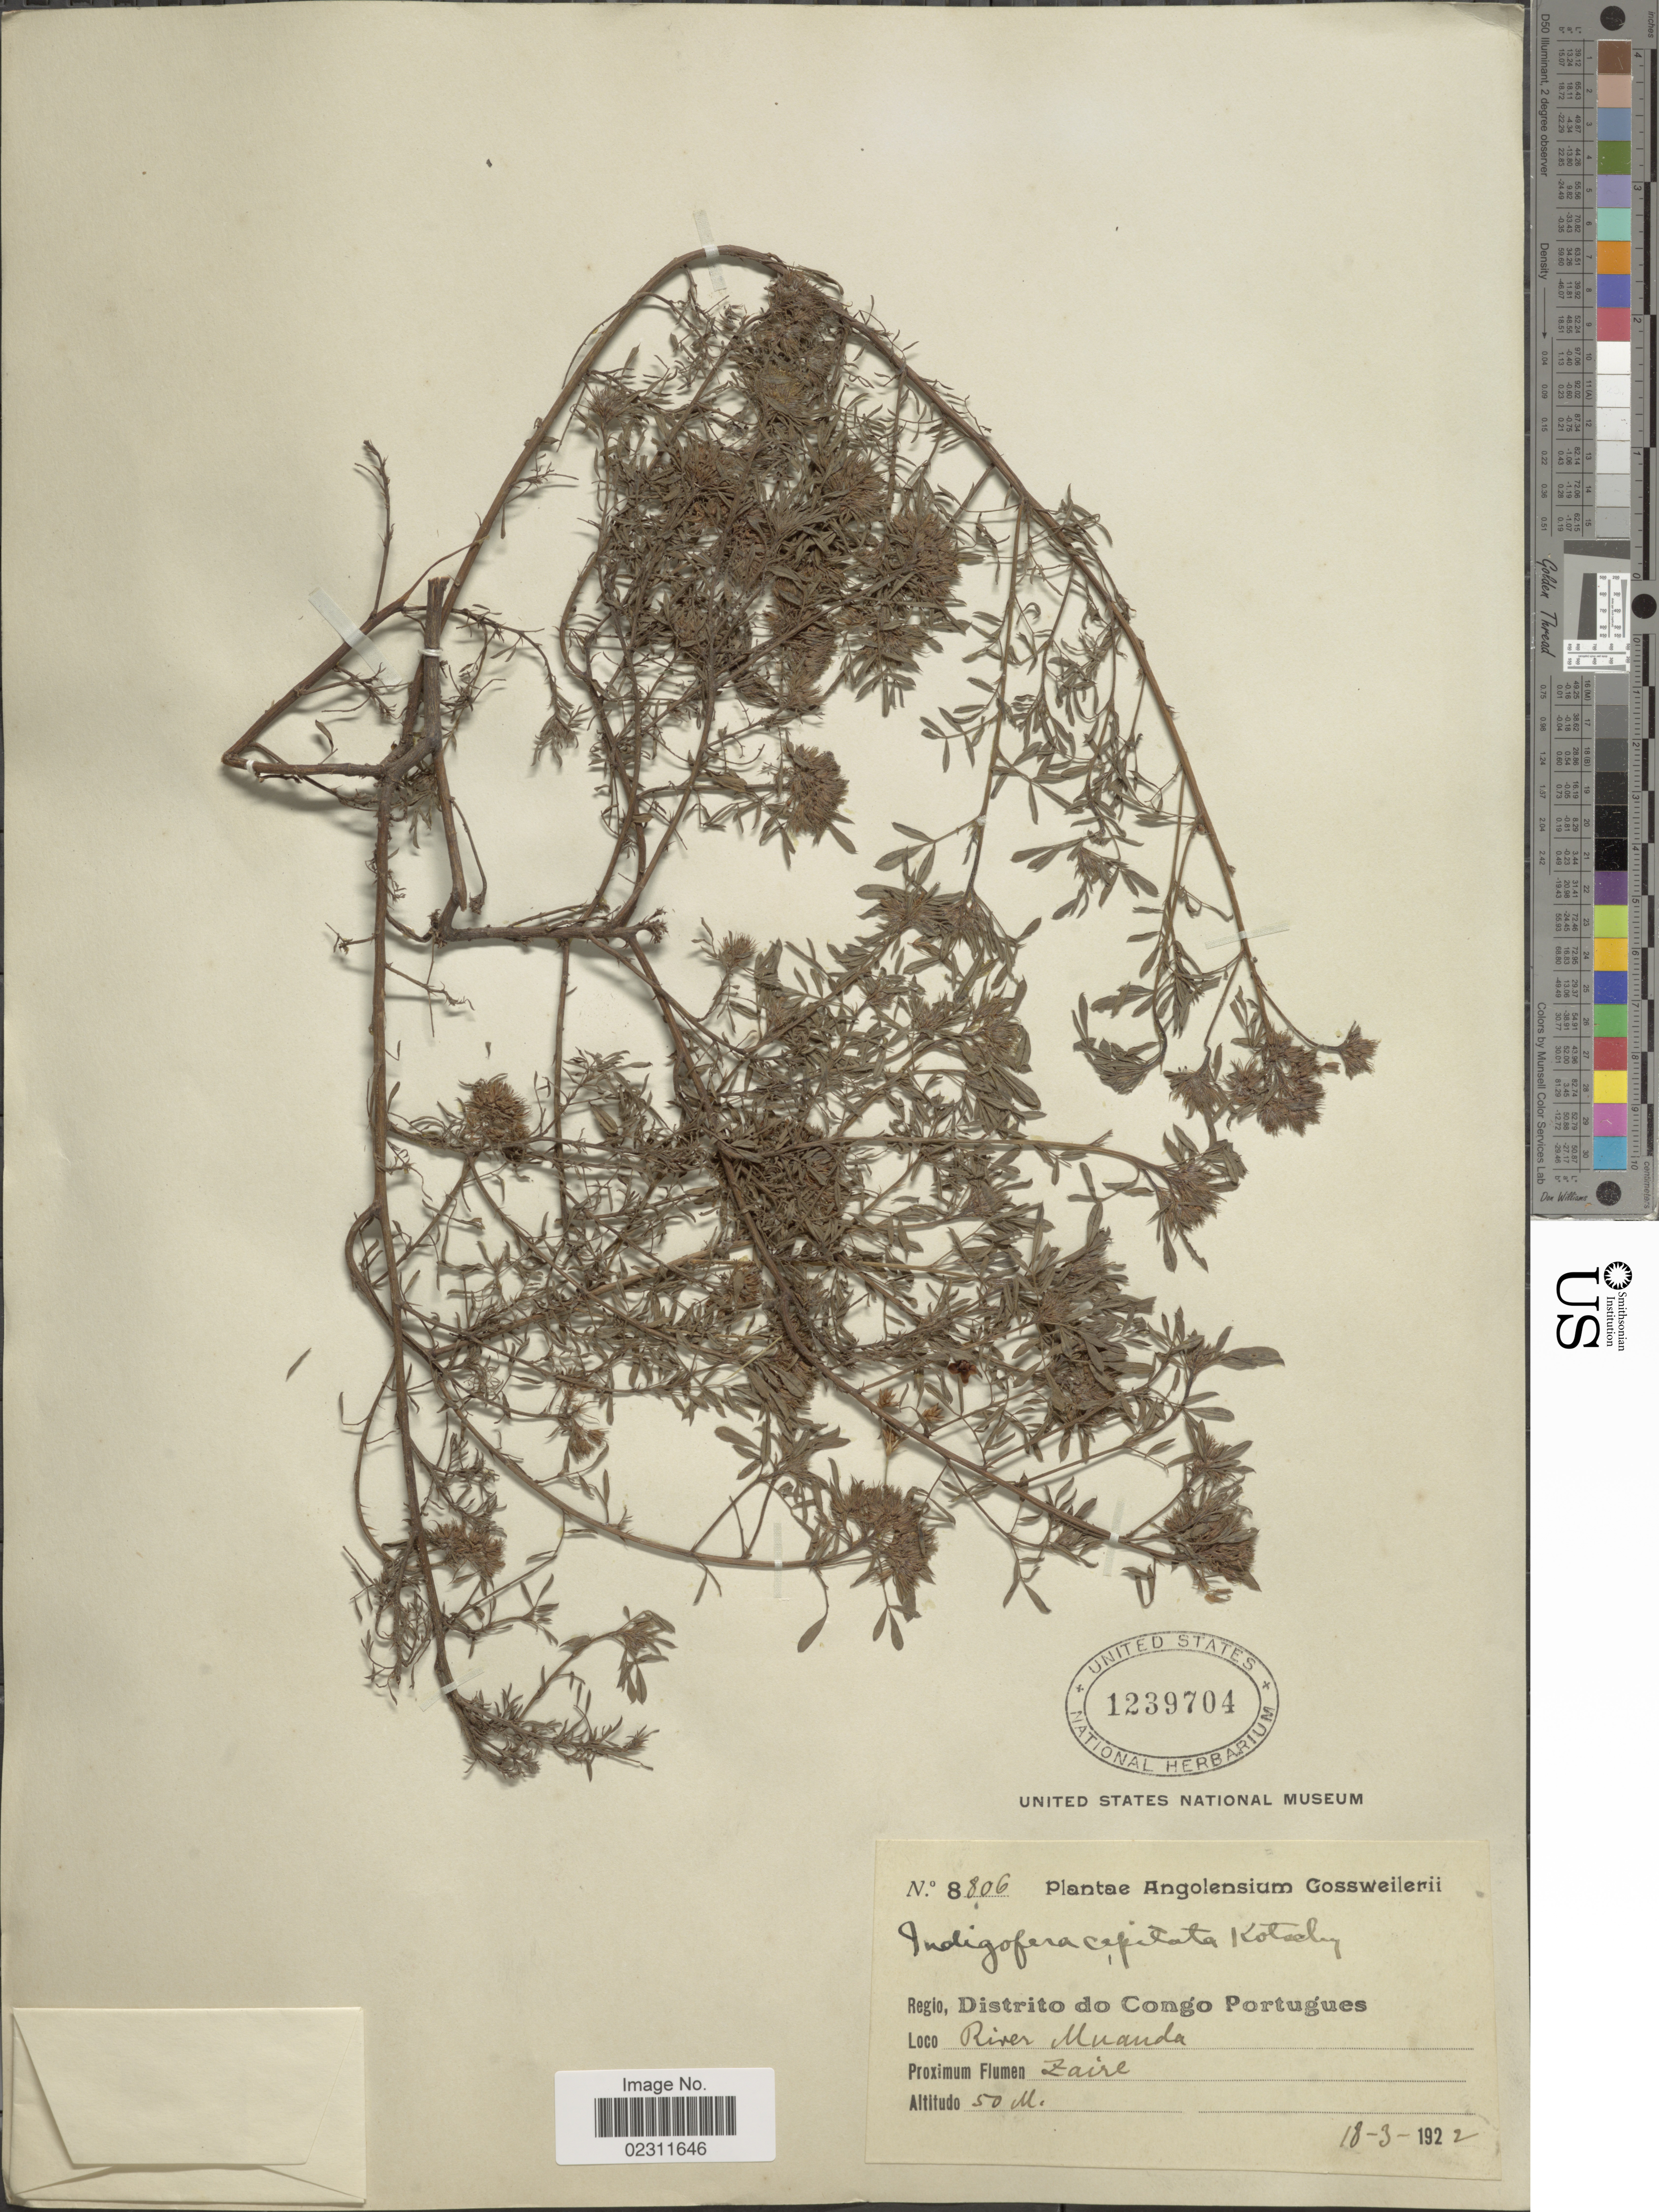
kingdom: Plantae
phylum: Tracheophyta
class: Magnoliopsida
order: Fabales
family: Fabaceae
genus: Indigofera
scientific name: Indigofera capitata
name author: Kotschy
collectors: -. Gossweiler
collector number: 8806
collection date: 1922-03-18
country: Angola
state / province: Zaire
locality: Distrito do Congo Portugues, River Muanda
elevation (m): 50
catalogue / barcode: US 1239704